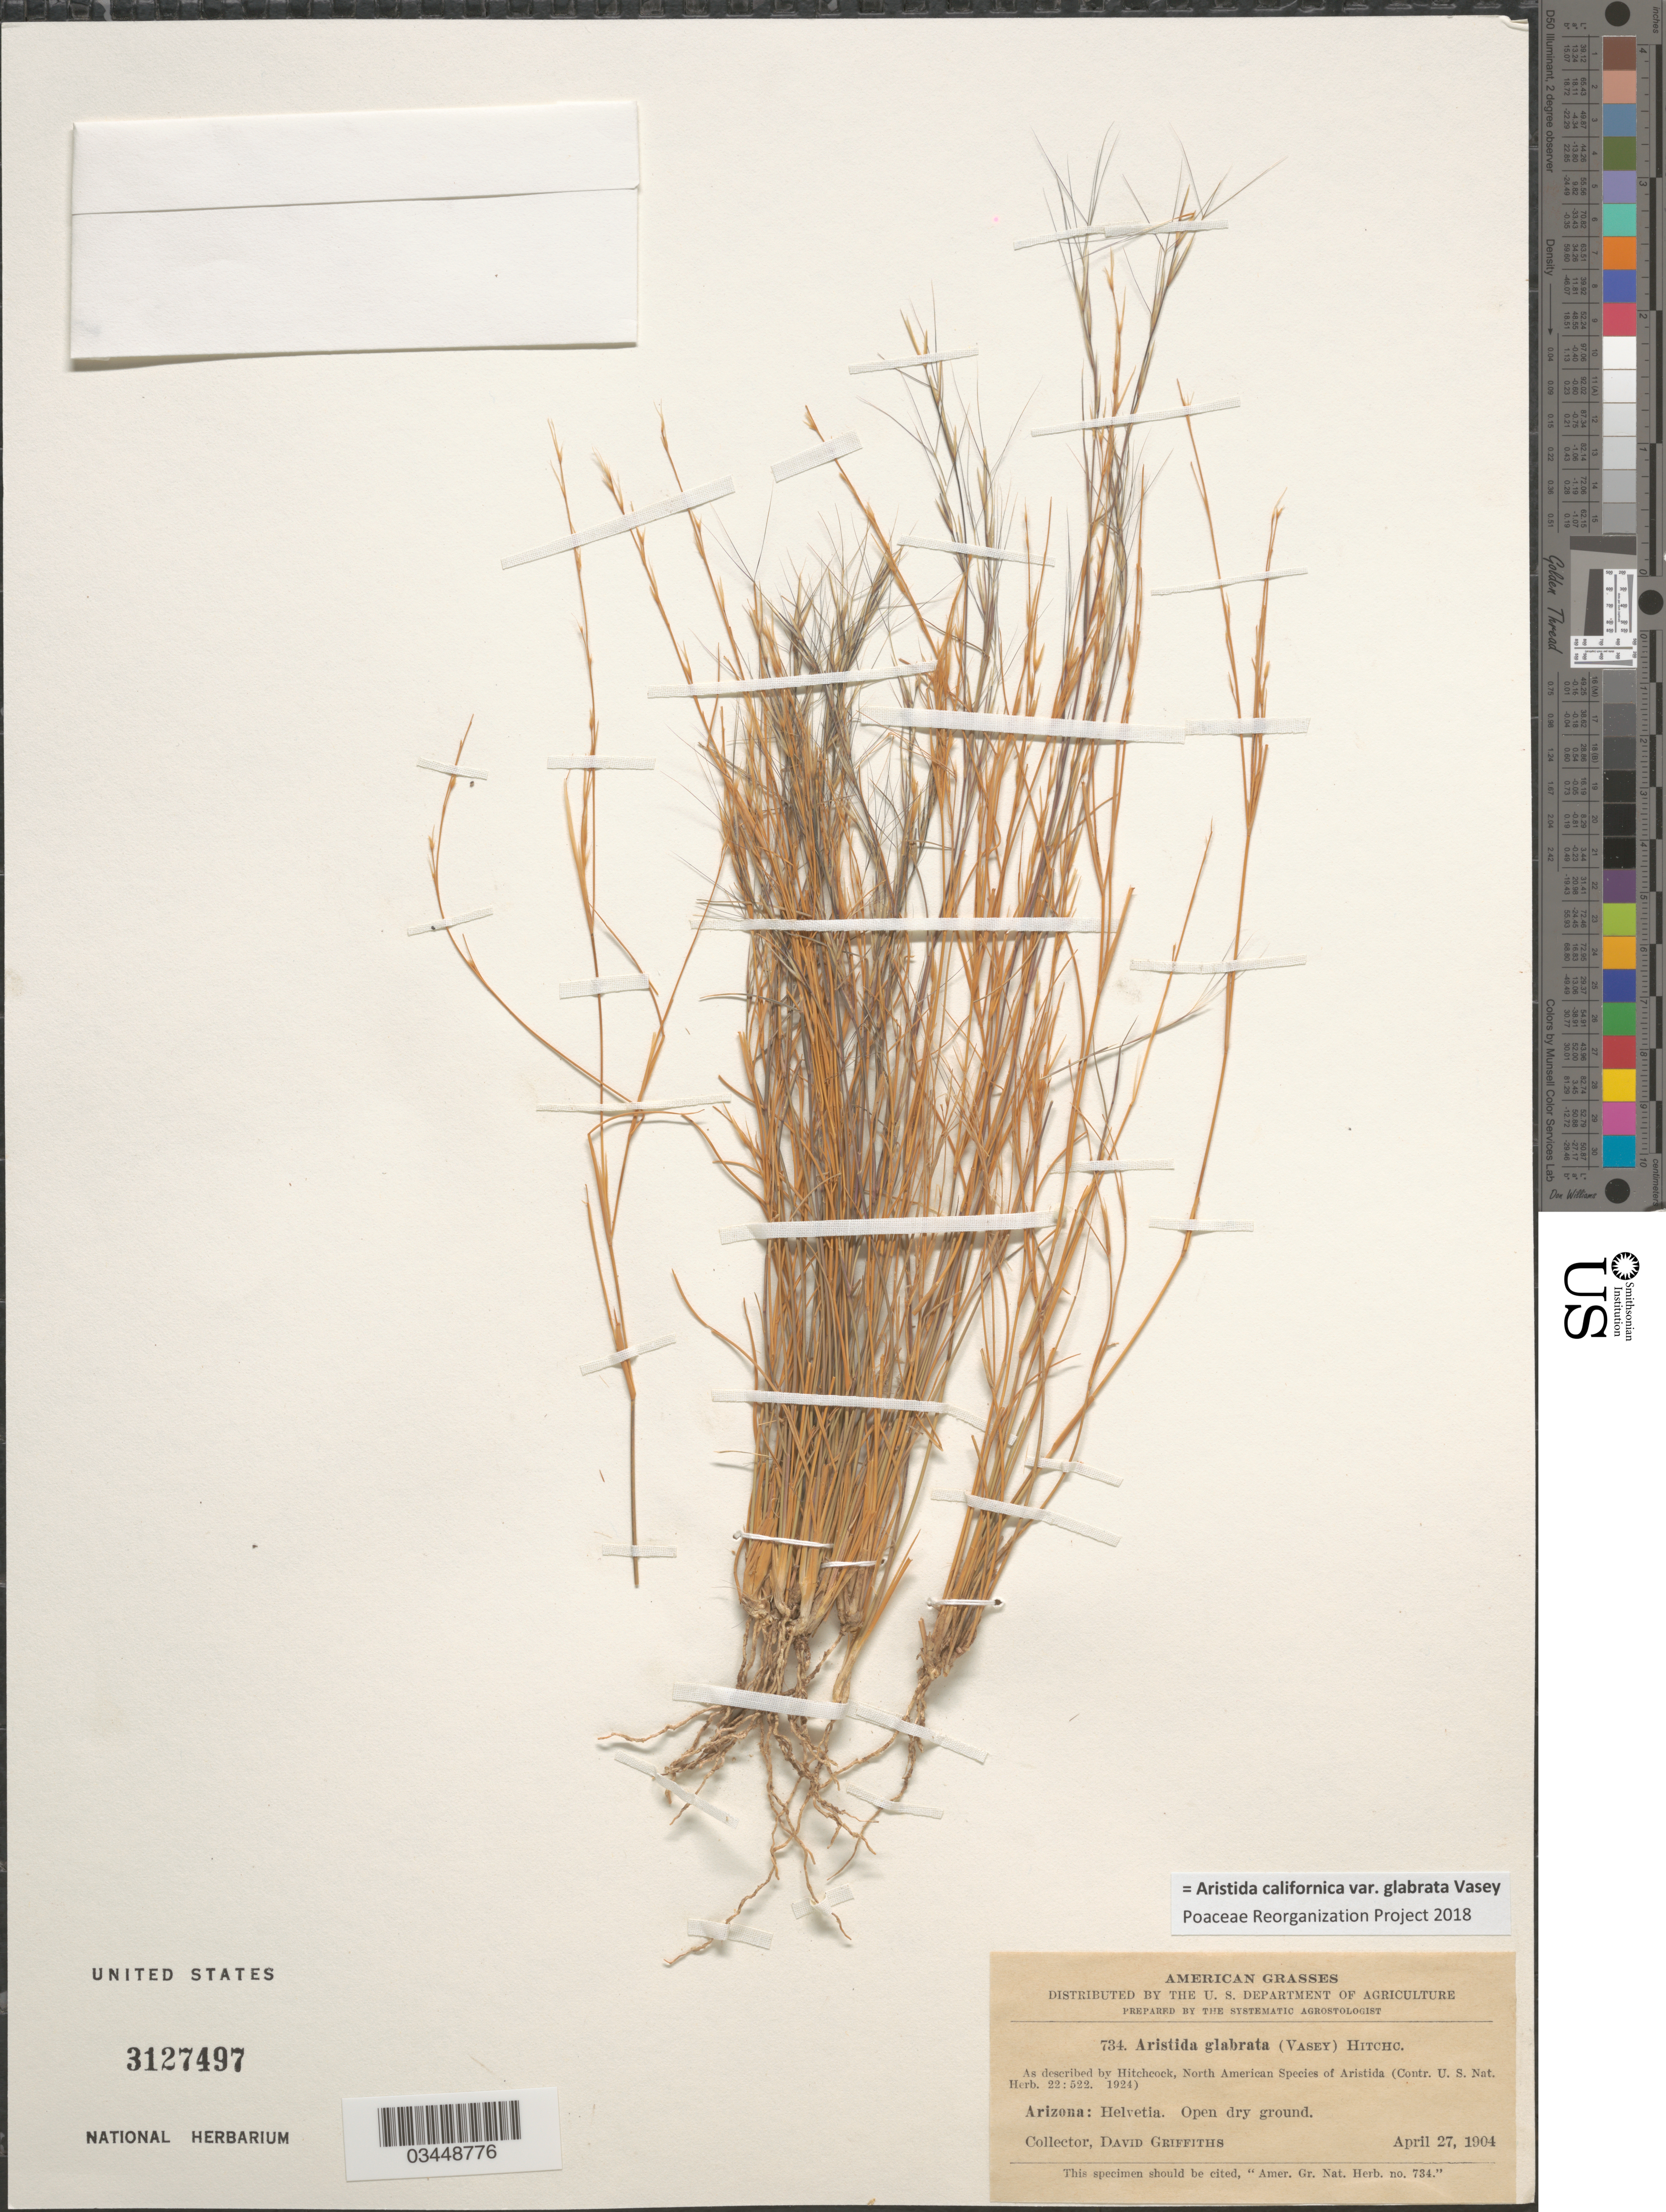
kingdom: Plantae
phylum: Tracheophyta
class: Liliopsida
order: Poales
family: Poaceae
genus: Aristida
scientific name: Aristida californica var. glabrata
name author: Vasey in Brandegee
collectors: D. Griffiths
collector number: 734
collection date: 1904-04-27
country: United States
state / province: Arizona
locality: Helvetia. Open dry ground.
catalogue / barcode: US 3127497